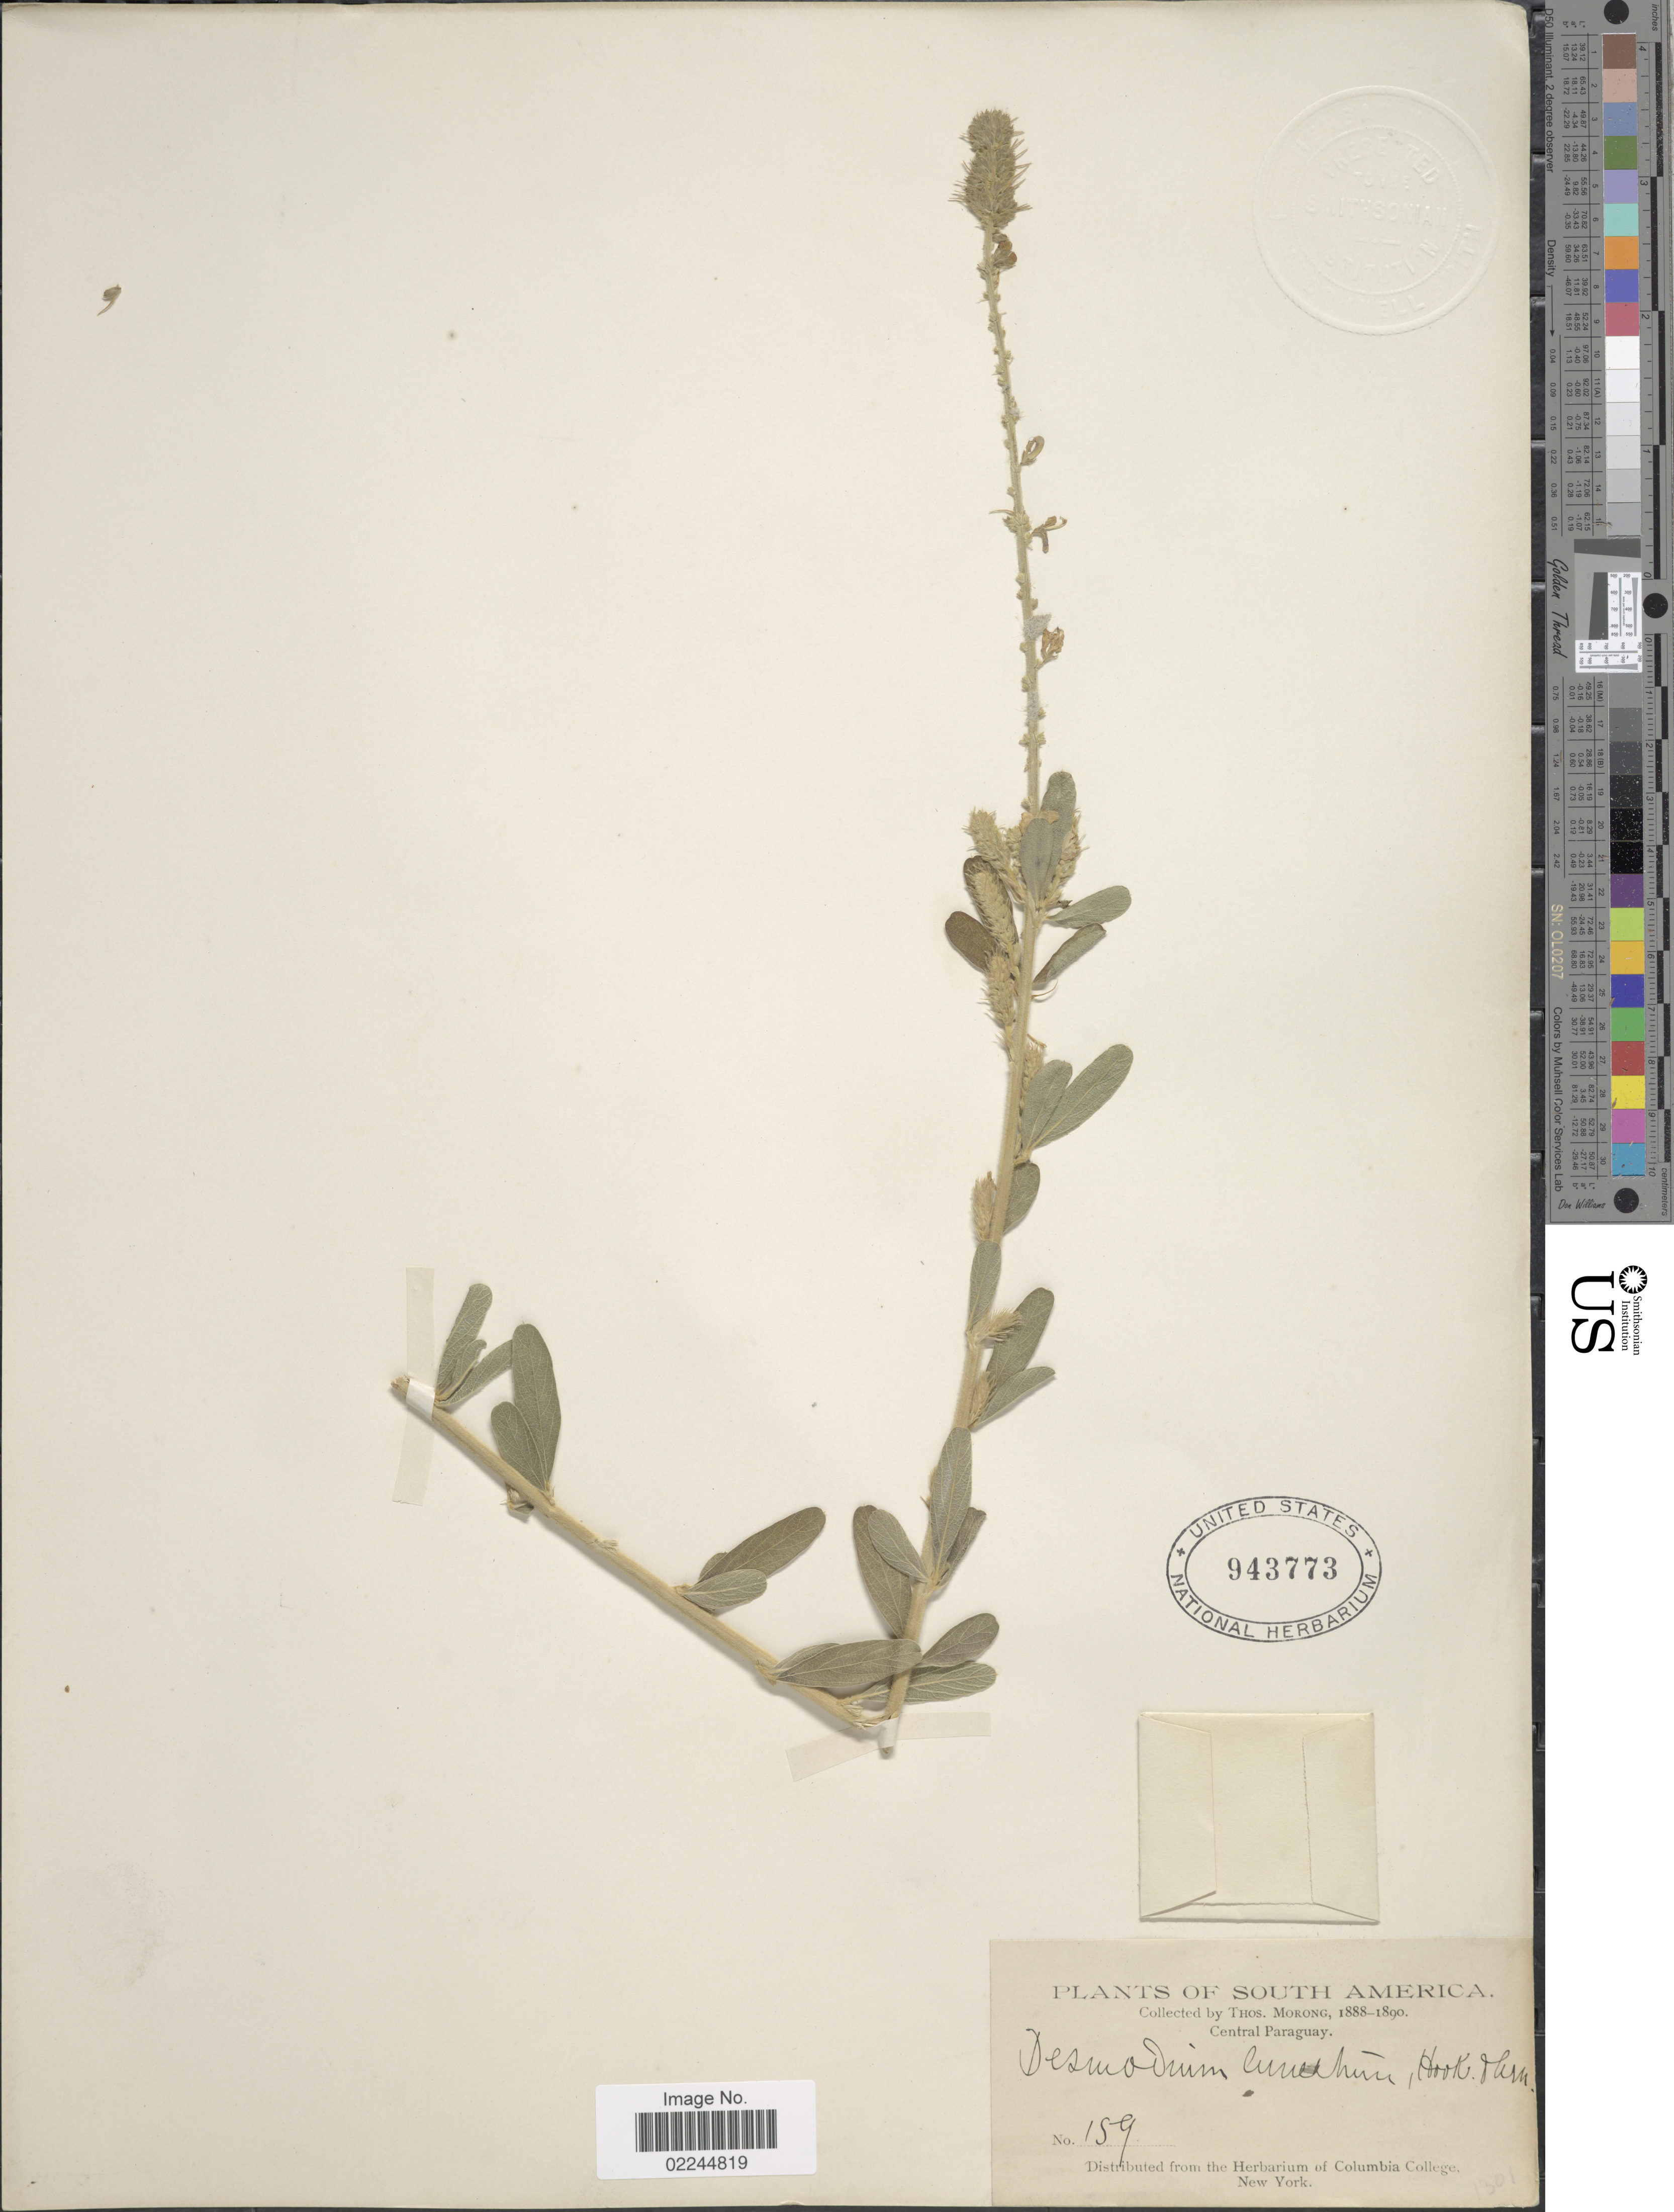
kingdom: Plantae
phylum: Tracheophyta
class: Magnoliopsida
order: Fabales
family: Fabaceae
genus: Desmodium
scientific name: Desmodium cuneatum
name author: Hook. & Arn.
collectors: ex herb. T. Morong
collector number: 159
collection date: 1888/1890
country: Paraguay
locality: Central Paraguay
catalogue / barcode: US 943773